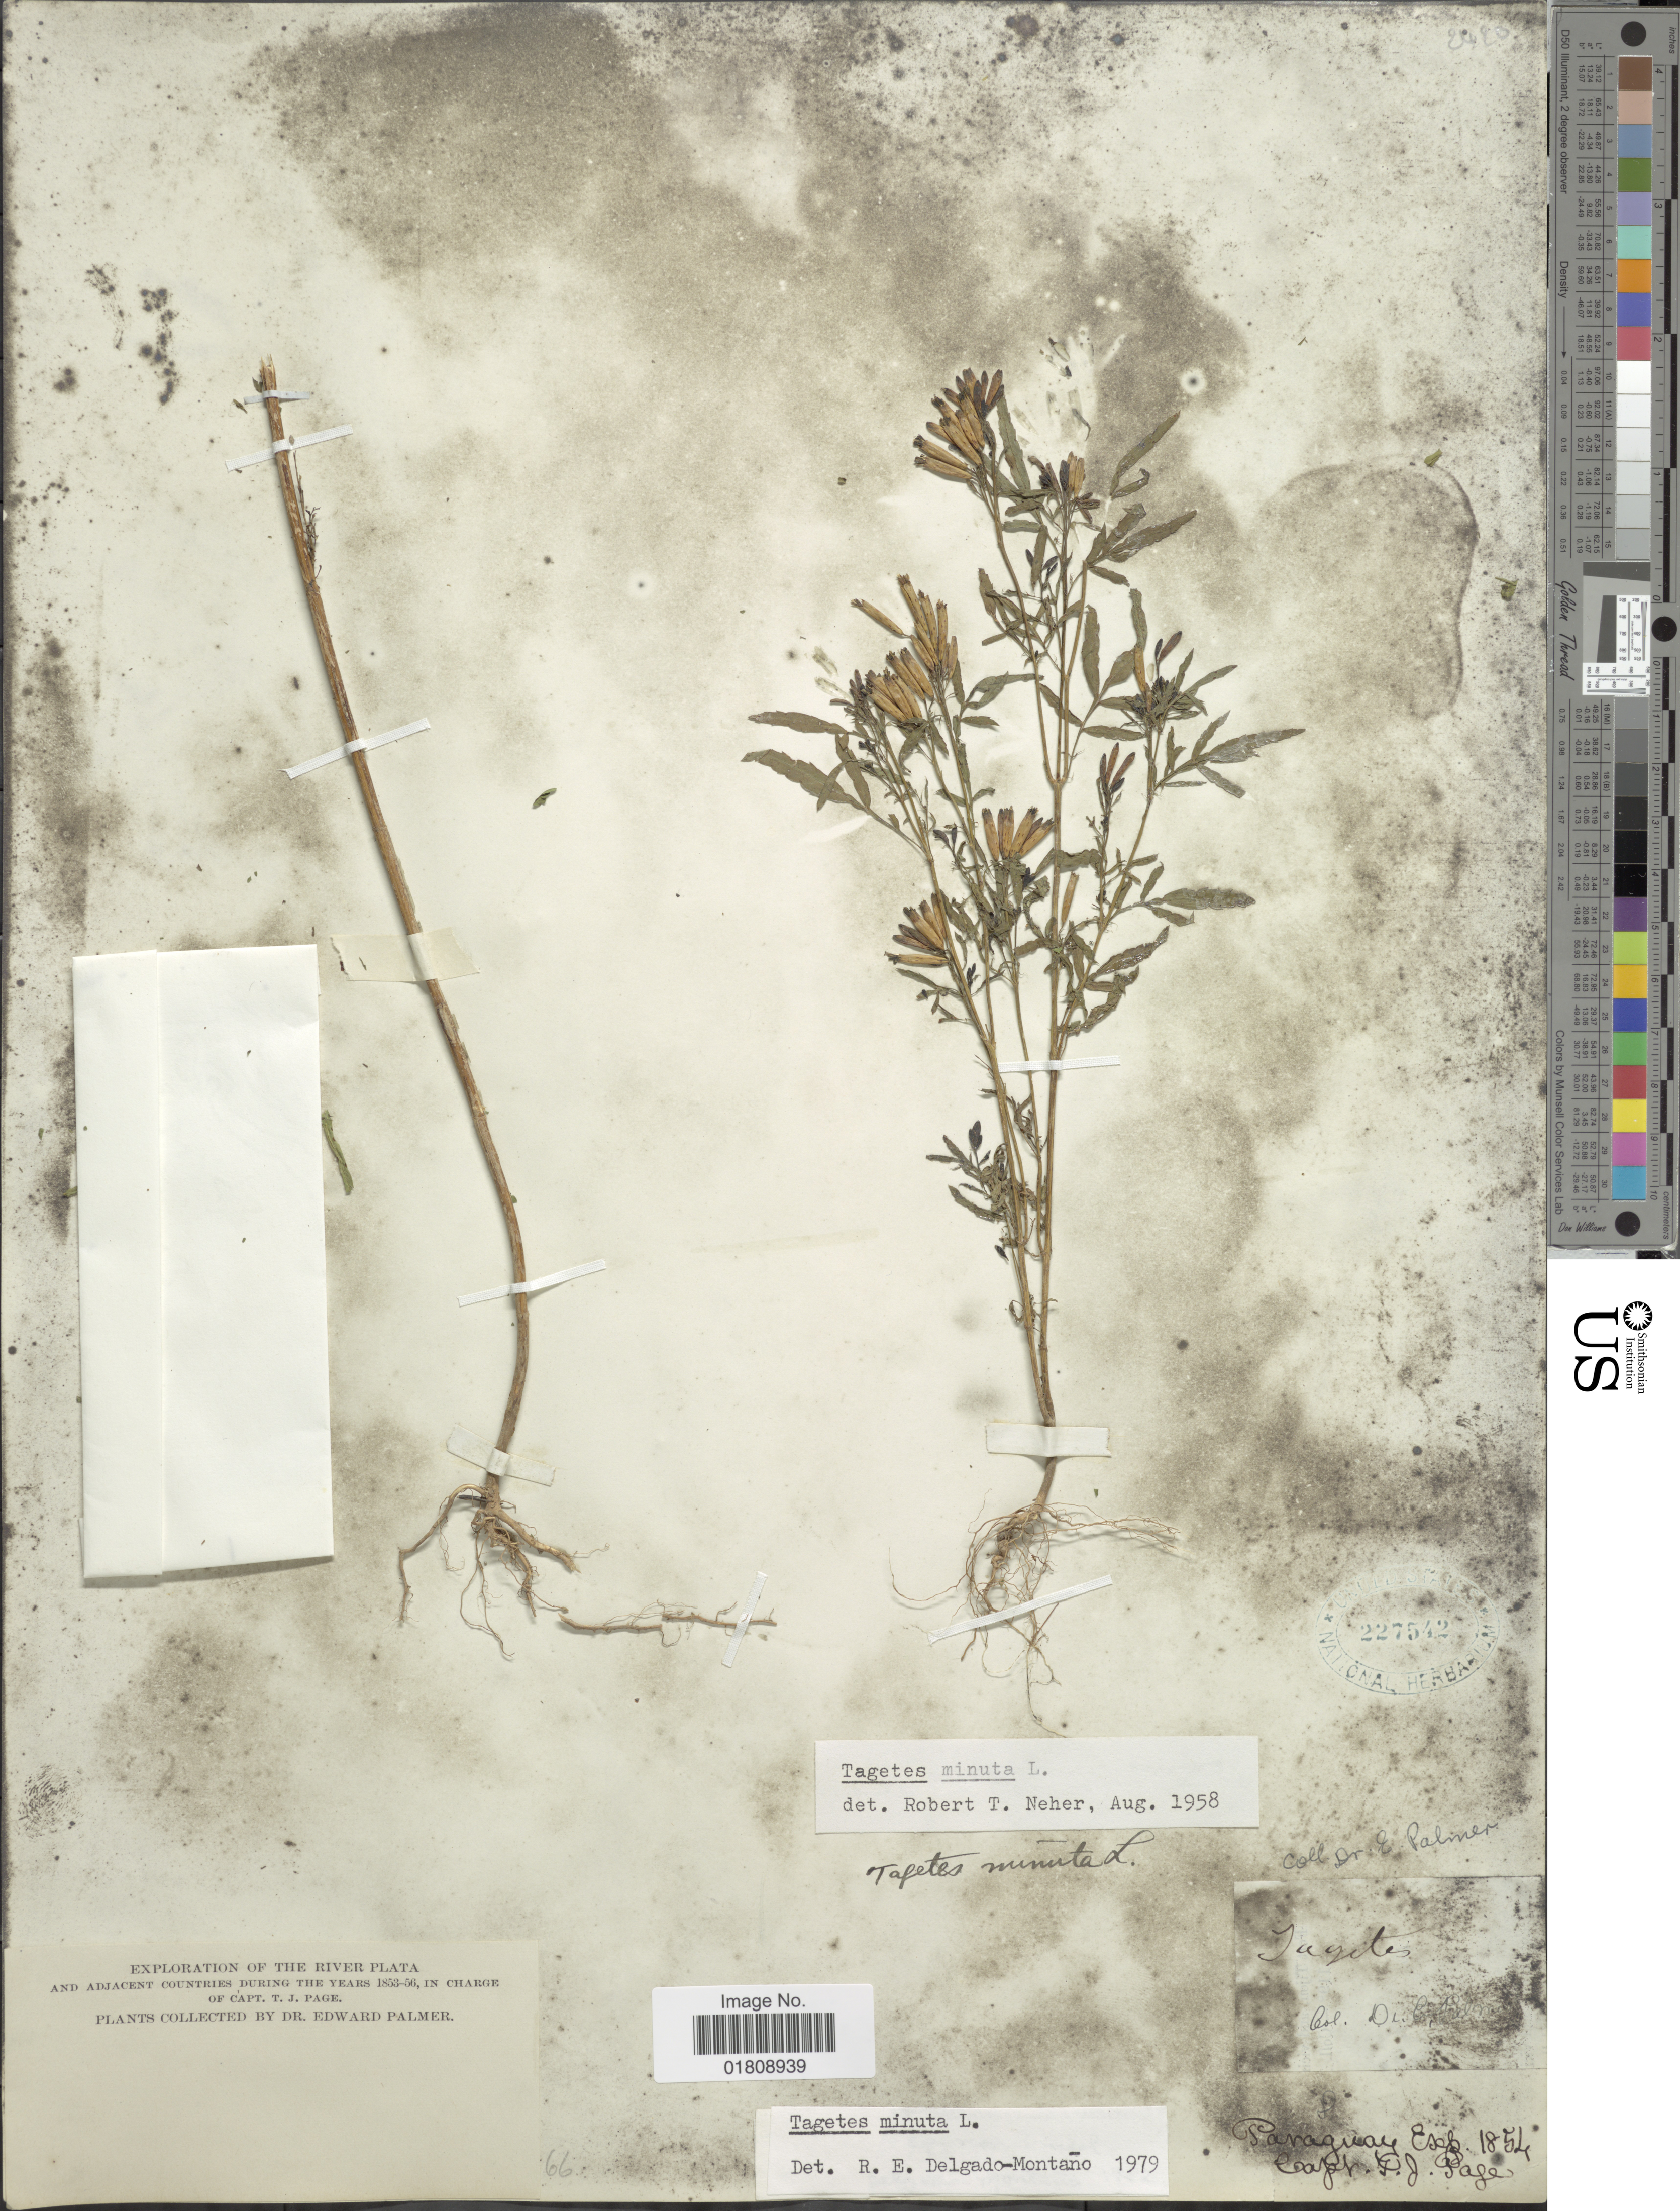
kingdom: Plantae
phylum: Tracheophyta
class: Magnoliopsida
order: Asterales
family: Asteraceae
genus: Tagetes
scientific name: Tagetes minuta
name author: L.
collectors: E. Palmer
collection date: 1853/1856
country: Paraguay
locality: River Plata and adjacent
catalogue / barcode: US 227542